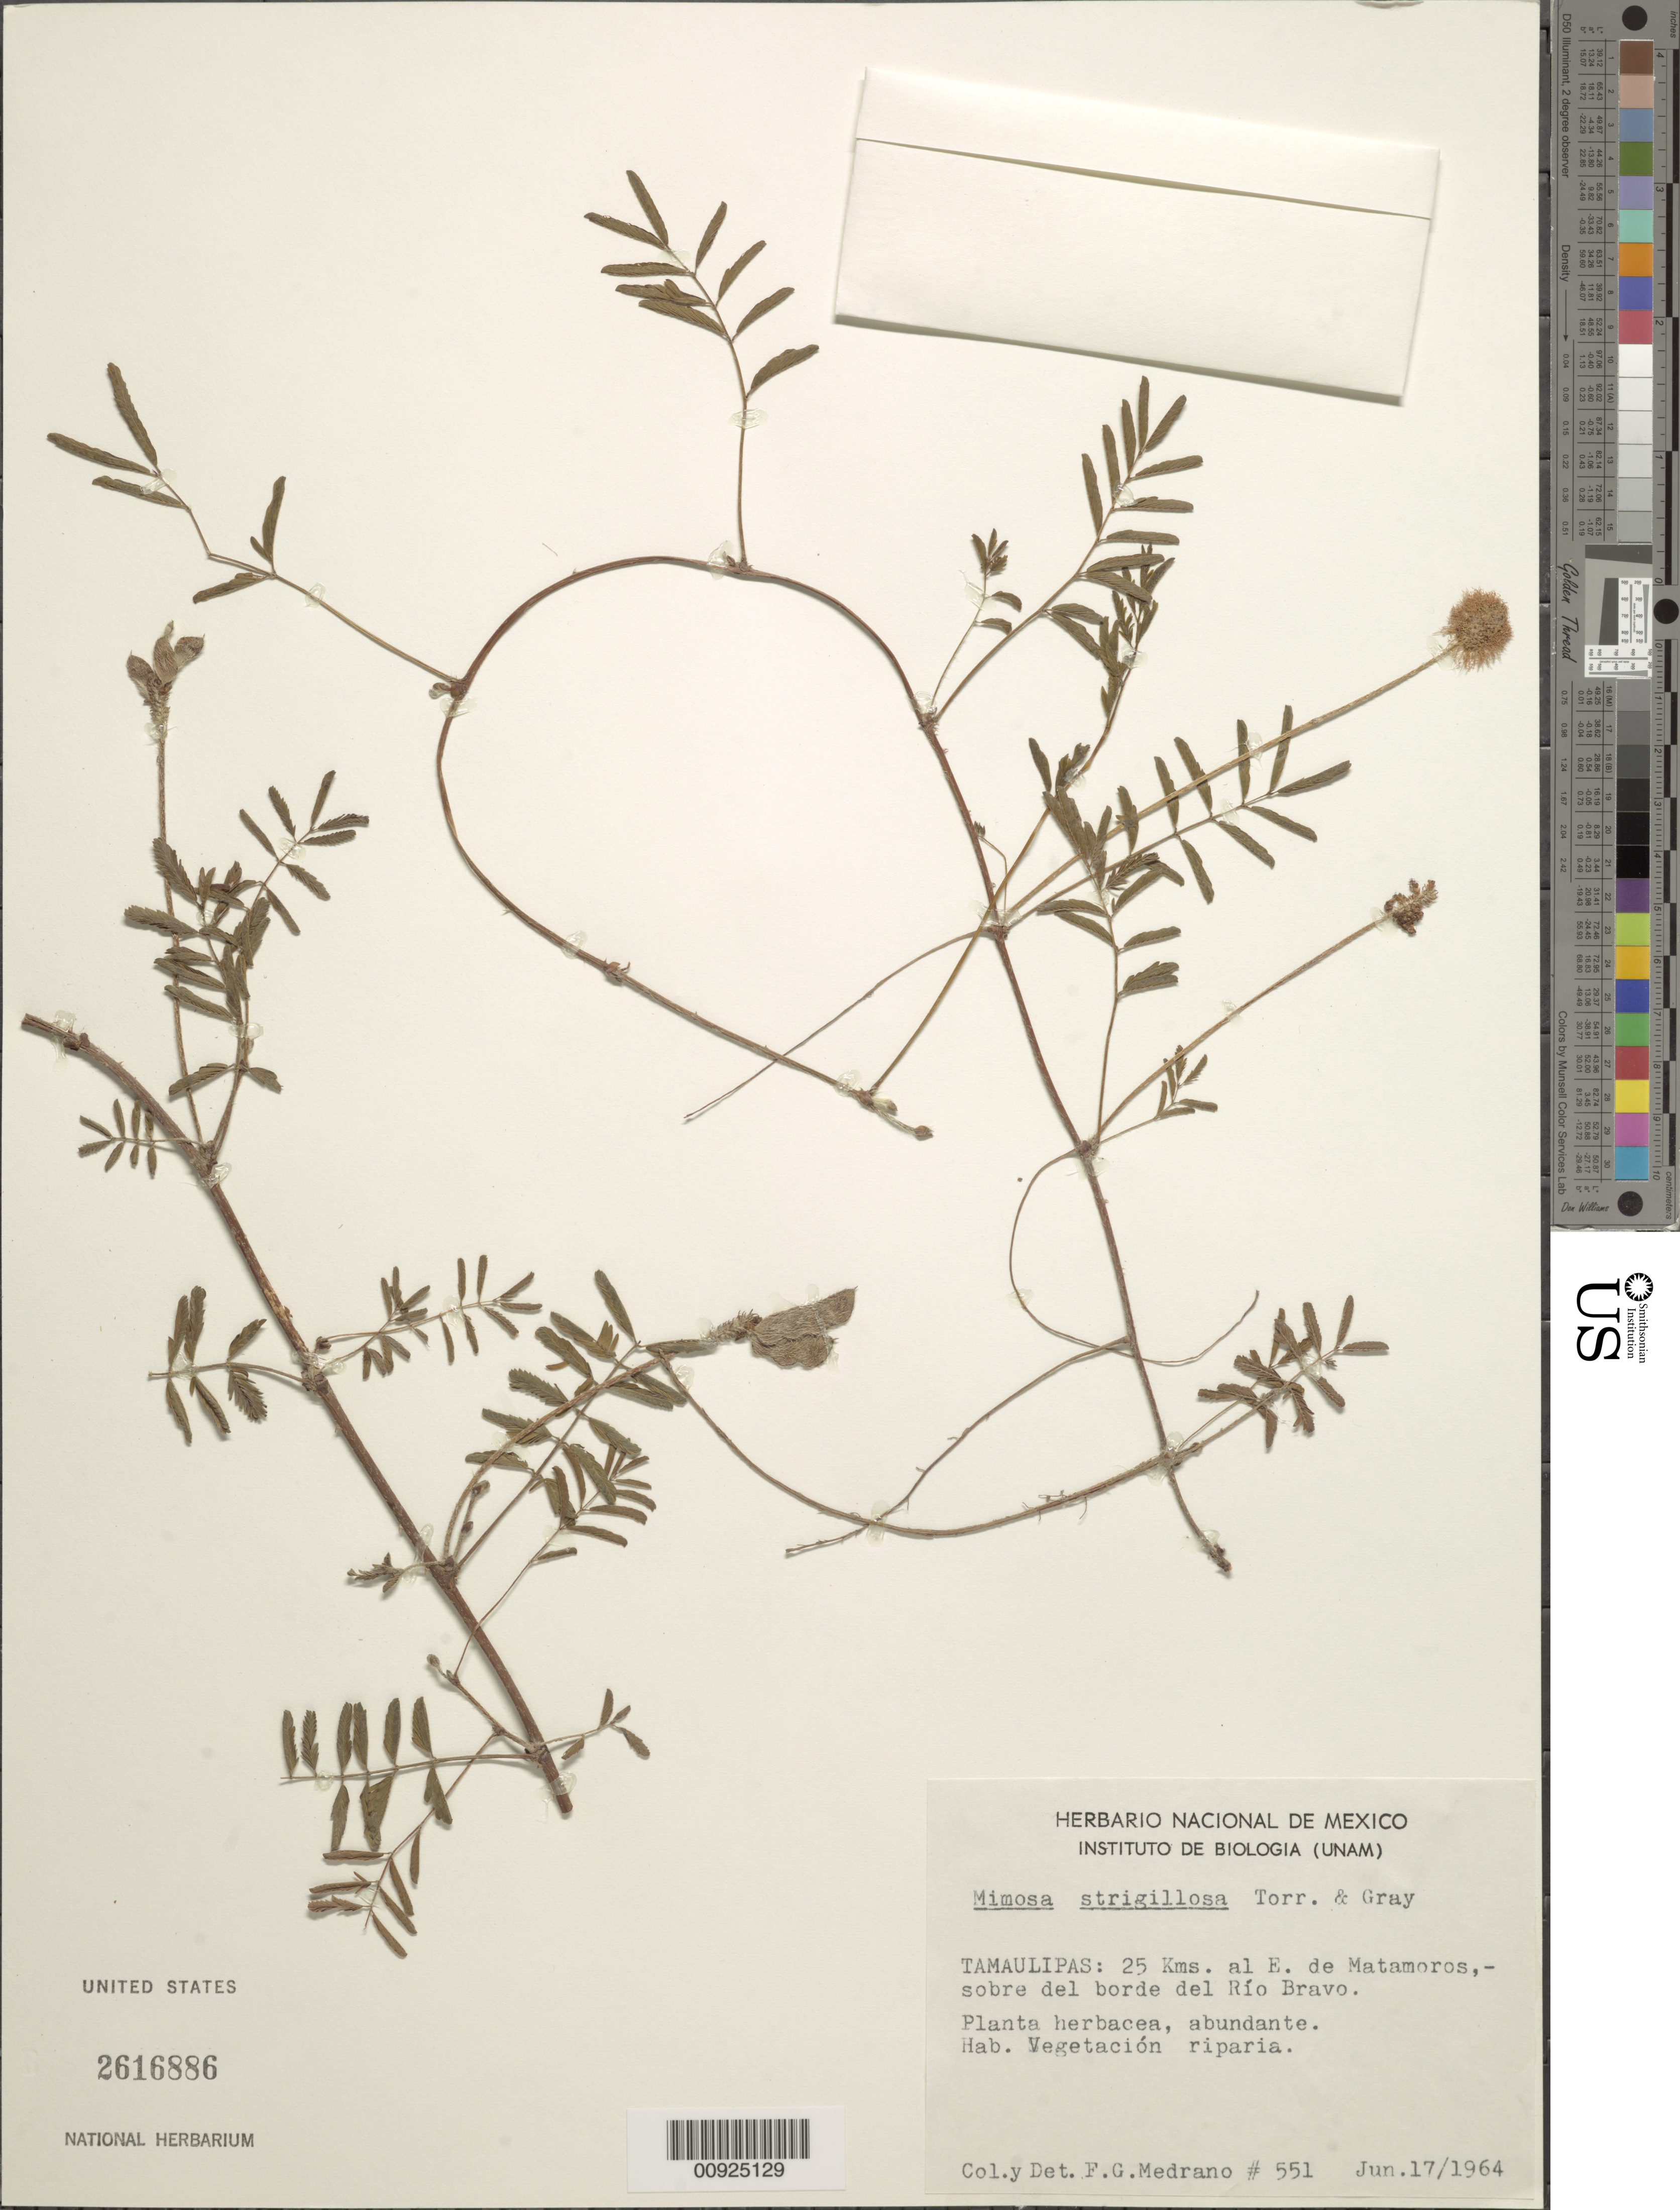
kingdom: Plantae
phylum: Tracheophyta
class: Magnoliopsida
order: Fabales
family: Fabaceae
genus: Mimosa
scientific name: Mimosa strigillosa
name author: Torr. & A. Gray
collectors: F. Medrano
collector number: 551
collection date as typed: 17 Jun 1964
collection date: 1964-06-17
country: Mexico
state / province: Tamaulipas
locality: Tamaulipas: 25 km. al E de Matamoros sobre del borde del Río Bravo.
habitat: Vegetación riparia.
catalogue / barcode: US 2616886